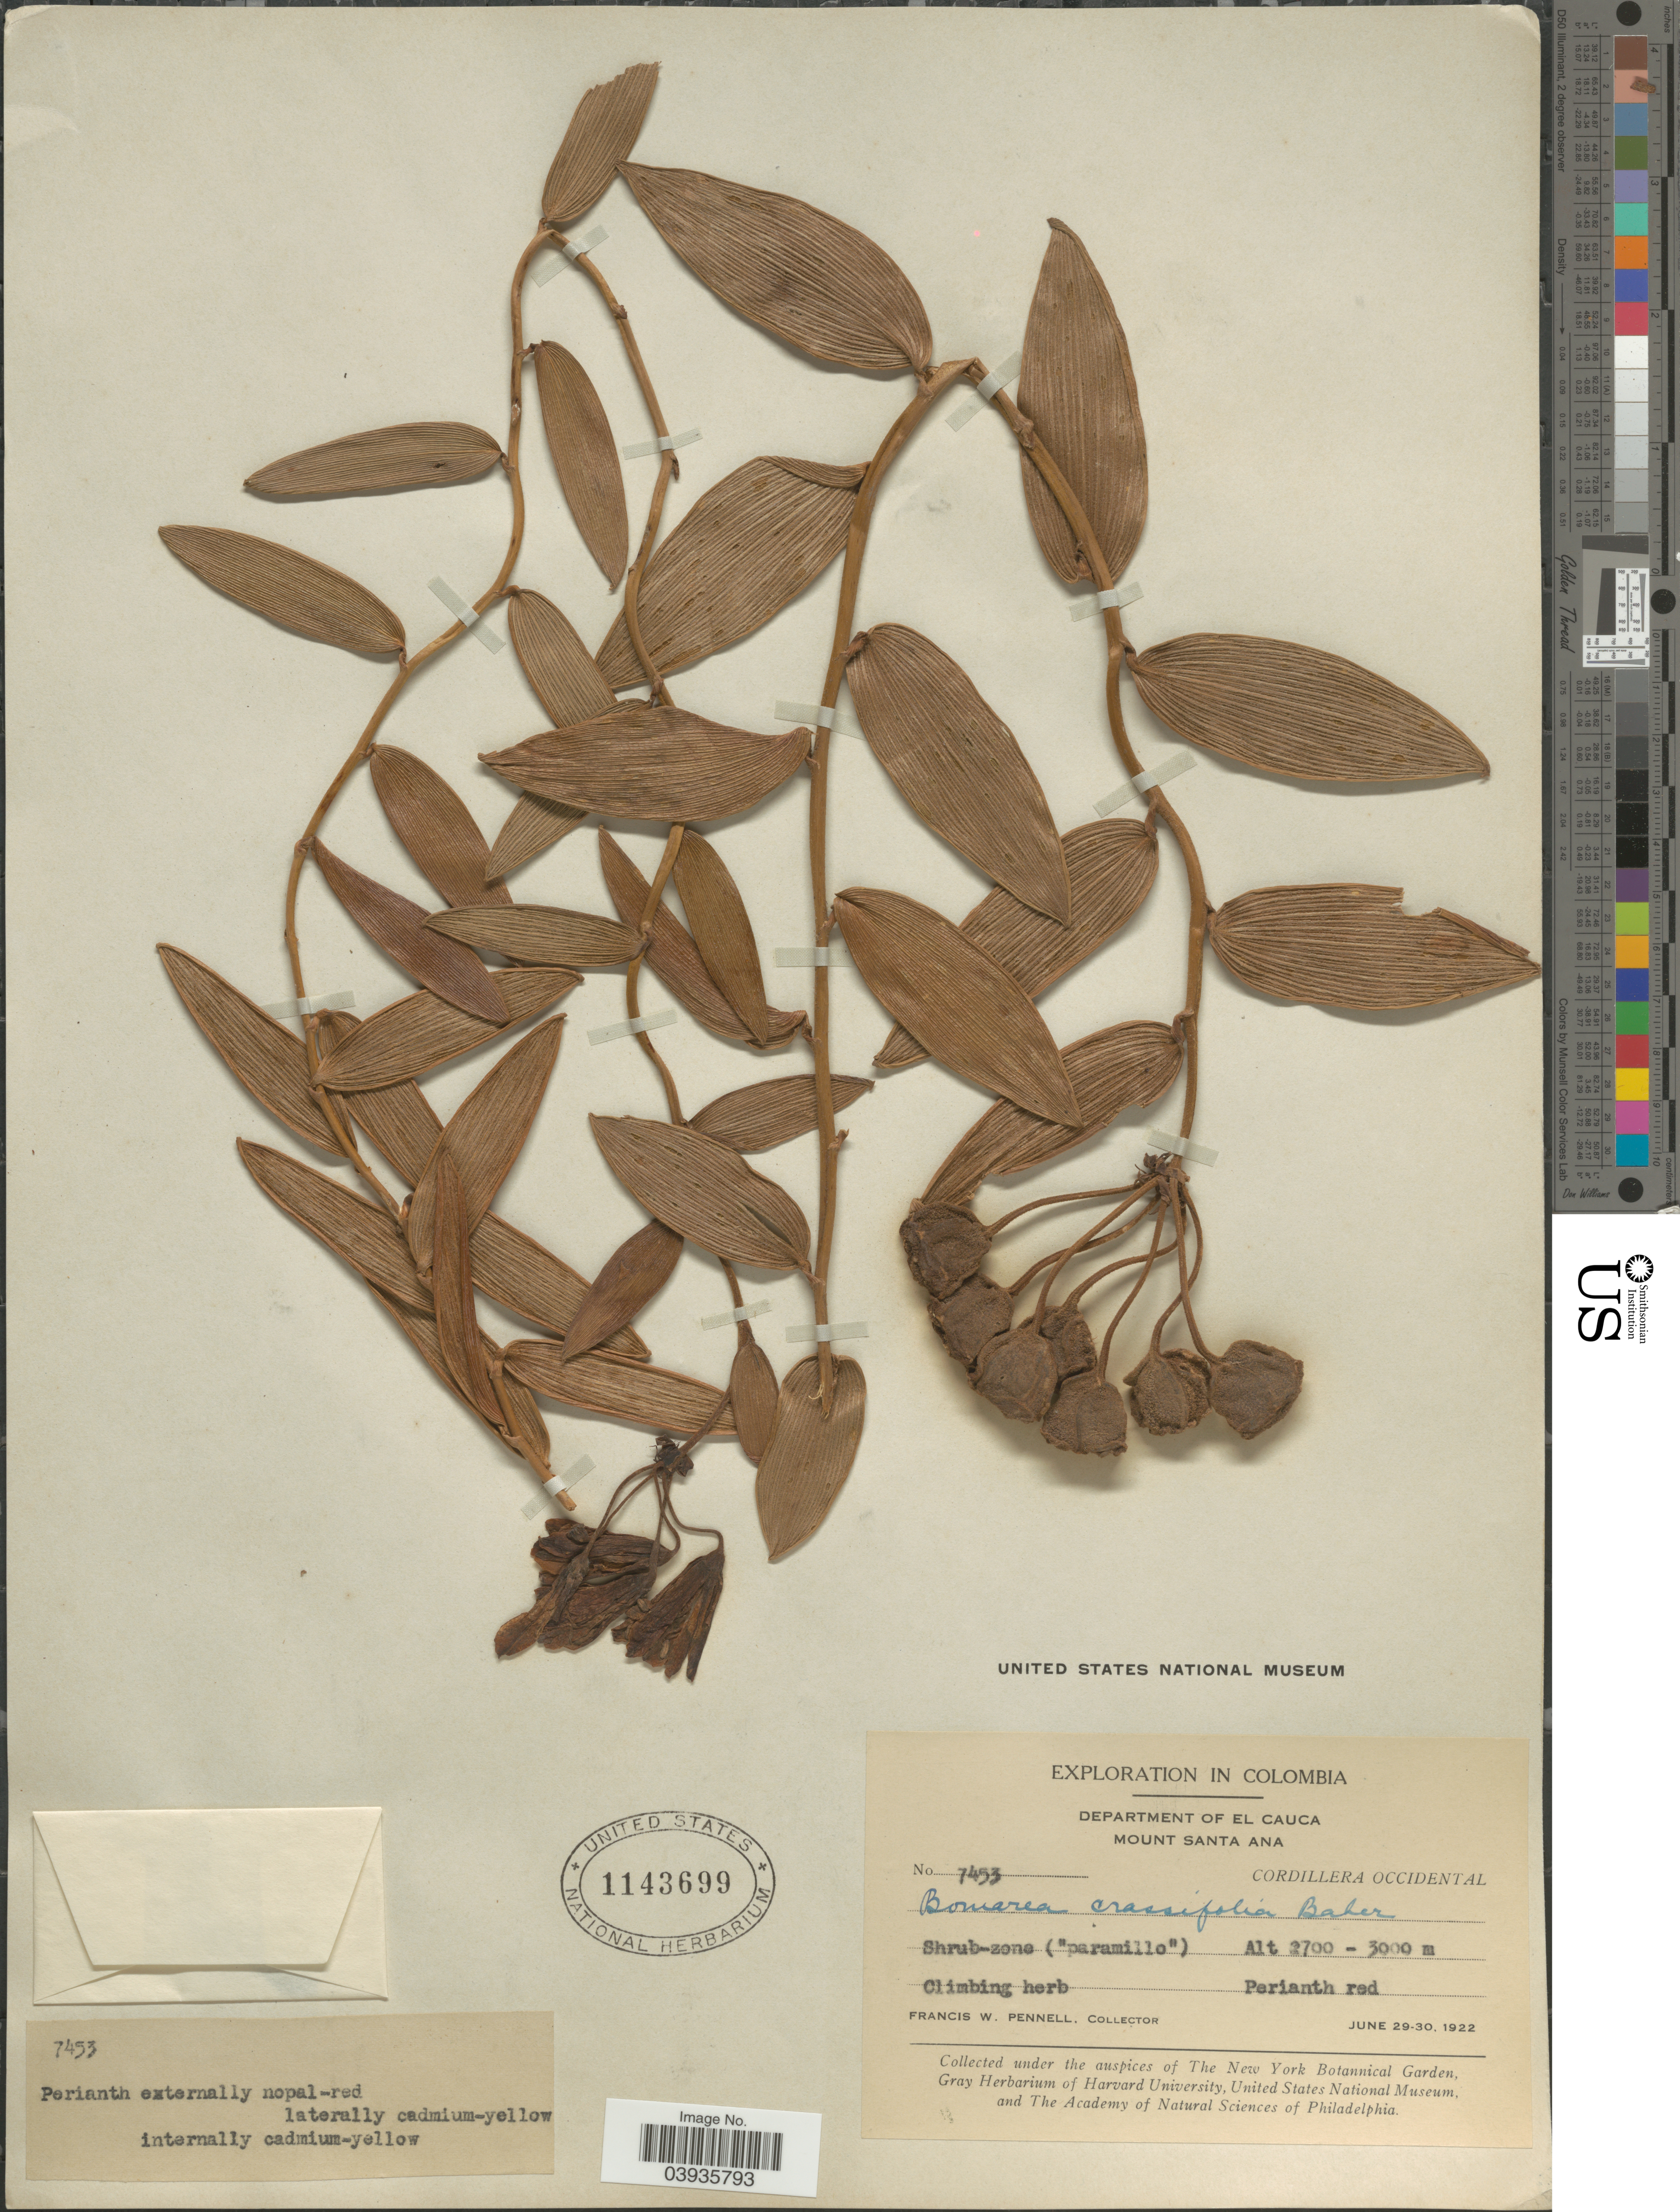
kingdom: Plantae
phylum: Tracheophyta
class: Liliopsida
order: Liliales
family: Alstroemeriaceae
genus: Bomarea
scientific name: Bomarea crassifolia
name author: Baker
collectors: F. W. Pennell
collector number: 7453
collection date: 1922-06-29/1922-06-30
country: Colombia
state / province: Cauca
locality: Department of El Cauca, Mount Santa Ana, Cordillera Occidental.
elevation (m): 2700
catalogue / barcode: US 1143699